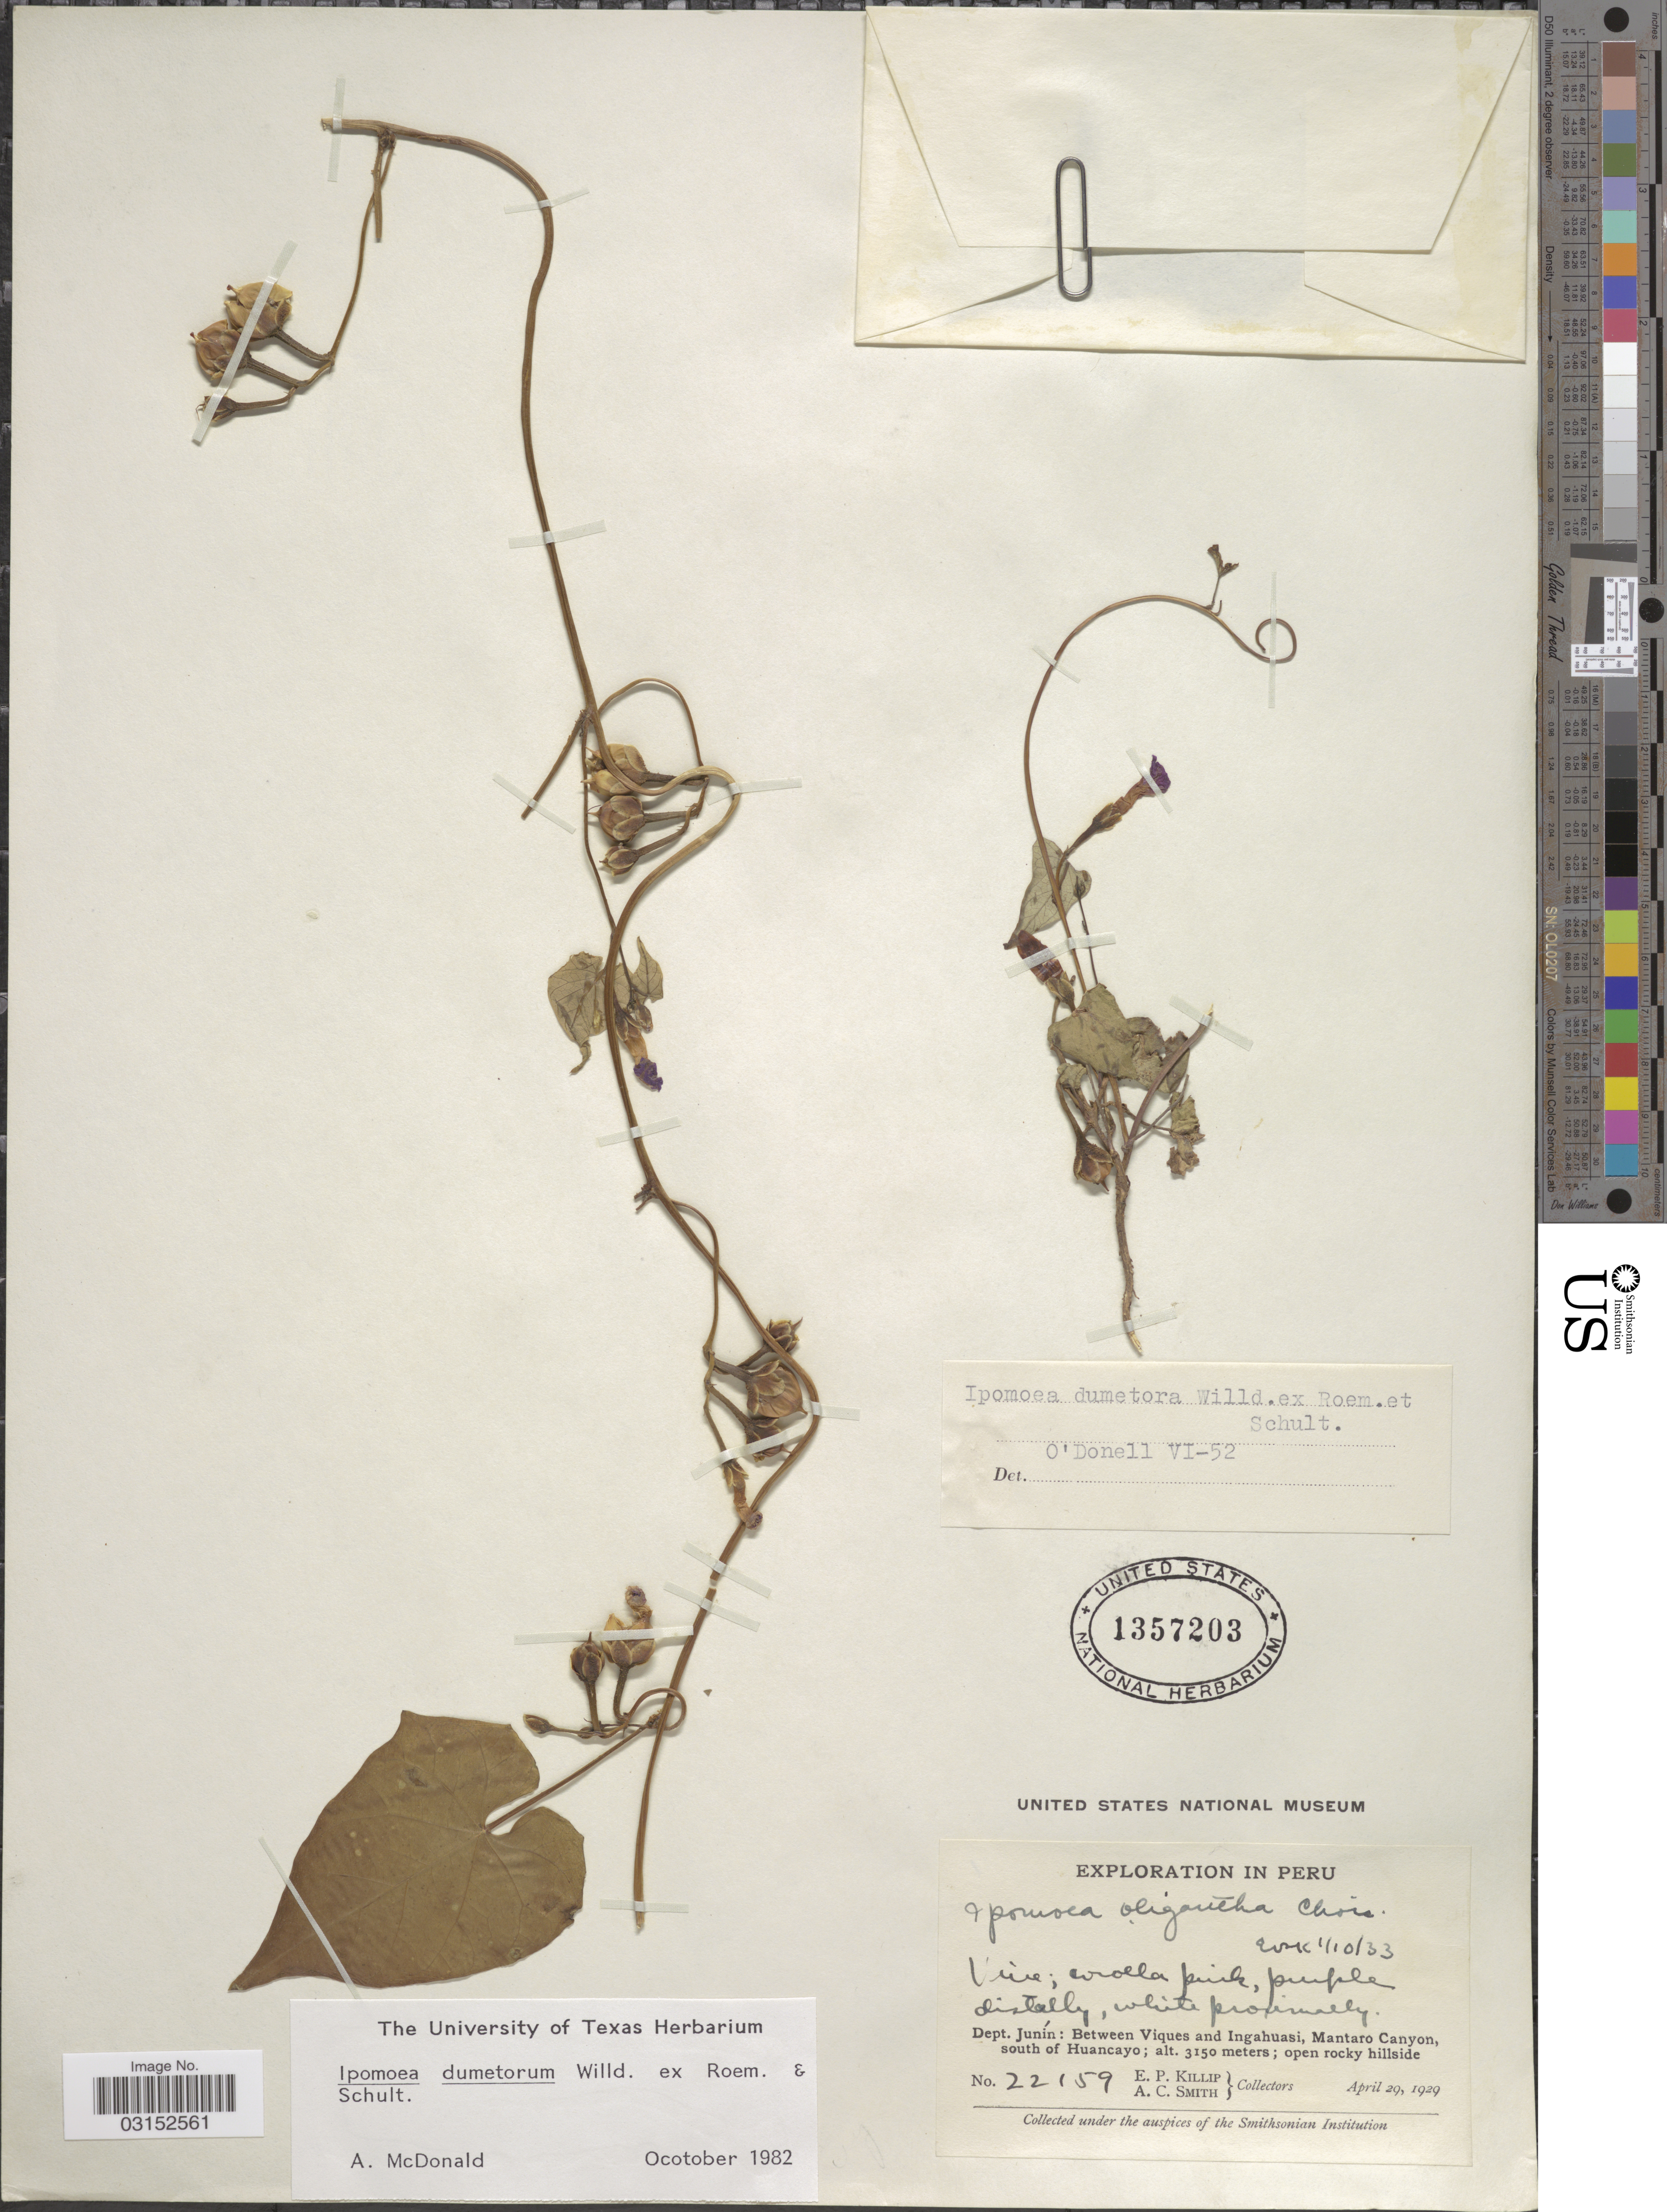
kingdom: Plantae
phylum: Tracheophyta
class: Magnoliopsida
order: Solanales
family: Convolvulaceae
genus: Ipomoea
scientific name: Ipomoea dumetorum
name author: Willd.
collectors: E. P. Killip & A. C. Smith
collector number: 22159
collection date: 1929-04-29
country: Peru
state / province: Junín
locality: Dept. Junín: Between and Ingahuasi, Mantaro Canyon, south of Huancayo.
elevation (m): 3150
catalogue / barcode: US 1357203